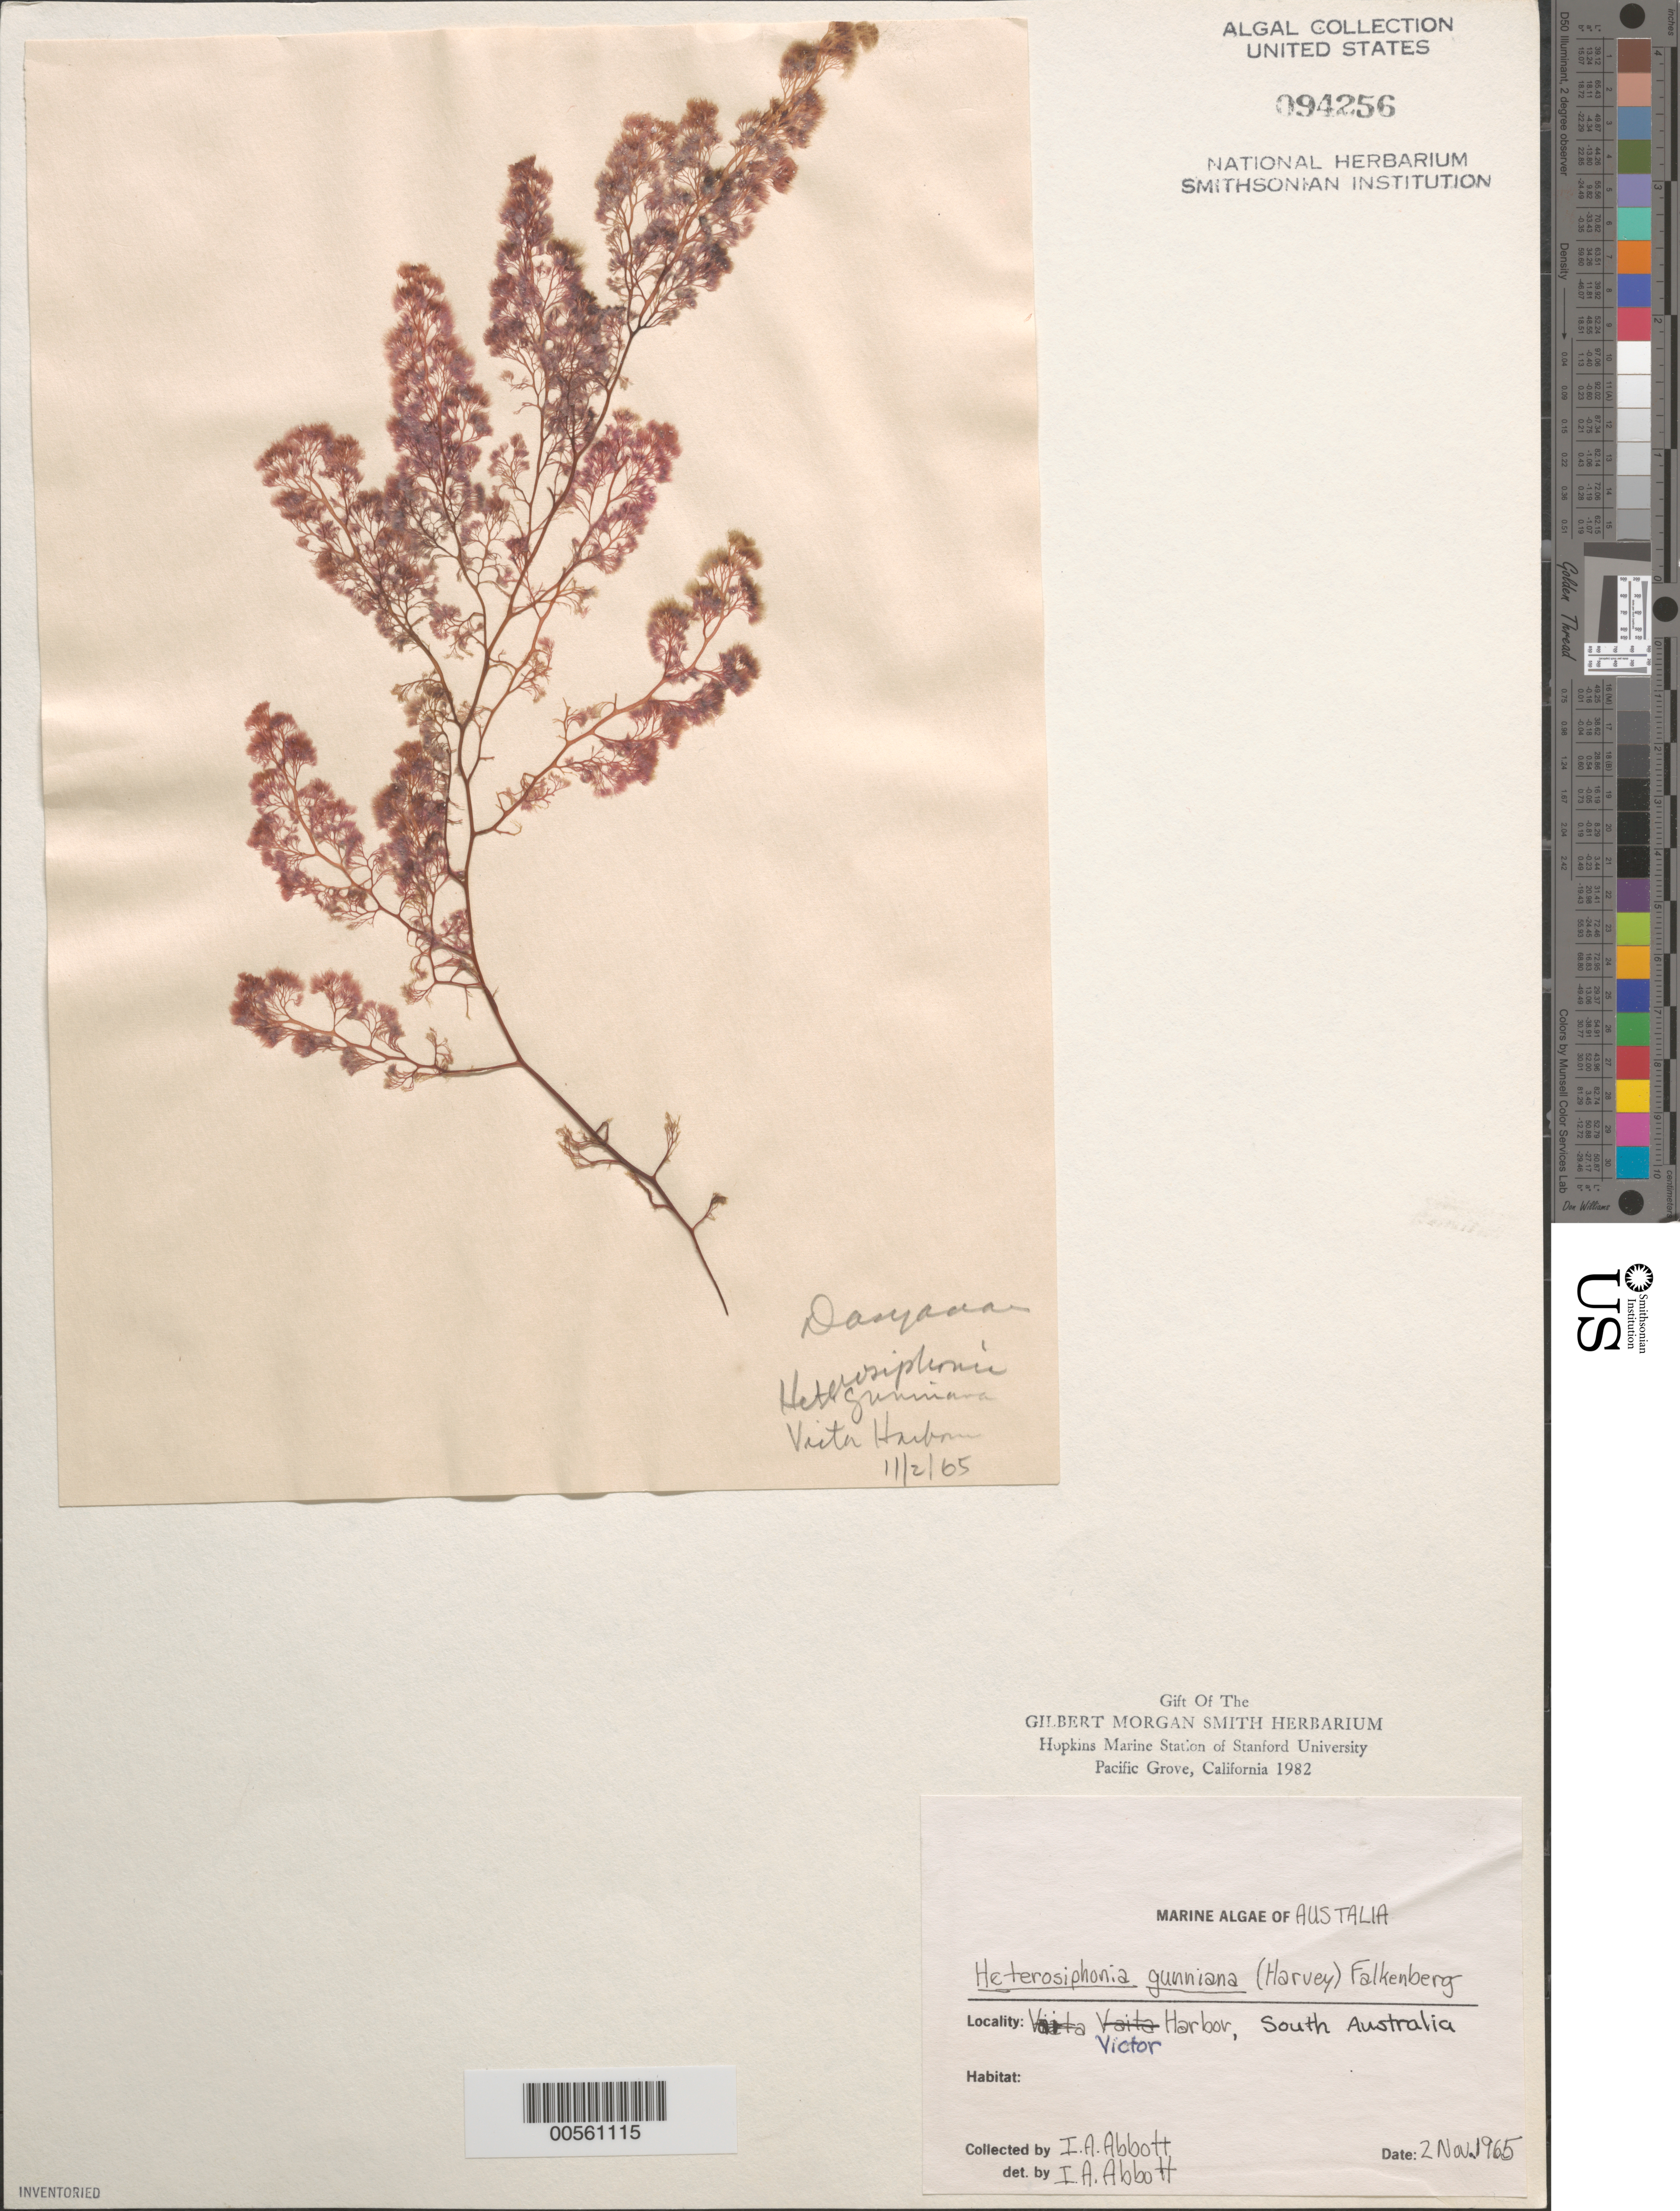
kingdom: Plantae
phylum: Rhodophyta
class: Florideophyceae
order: Ceramiales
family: Dasyaceae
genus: Heterosiphonia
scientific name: Heterosiphonia gunniana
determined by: Abbott, Isabella A.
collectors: I. A. Abbott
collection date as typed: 02 Nov 1965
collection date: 1965-11-02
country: Australia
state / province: South Australia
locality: Victor harbor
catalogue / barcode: US 94256